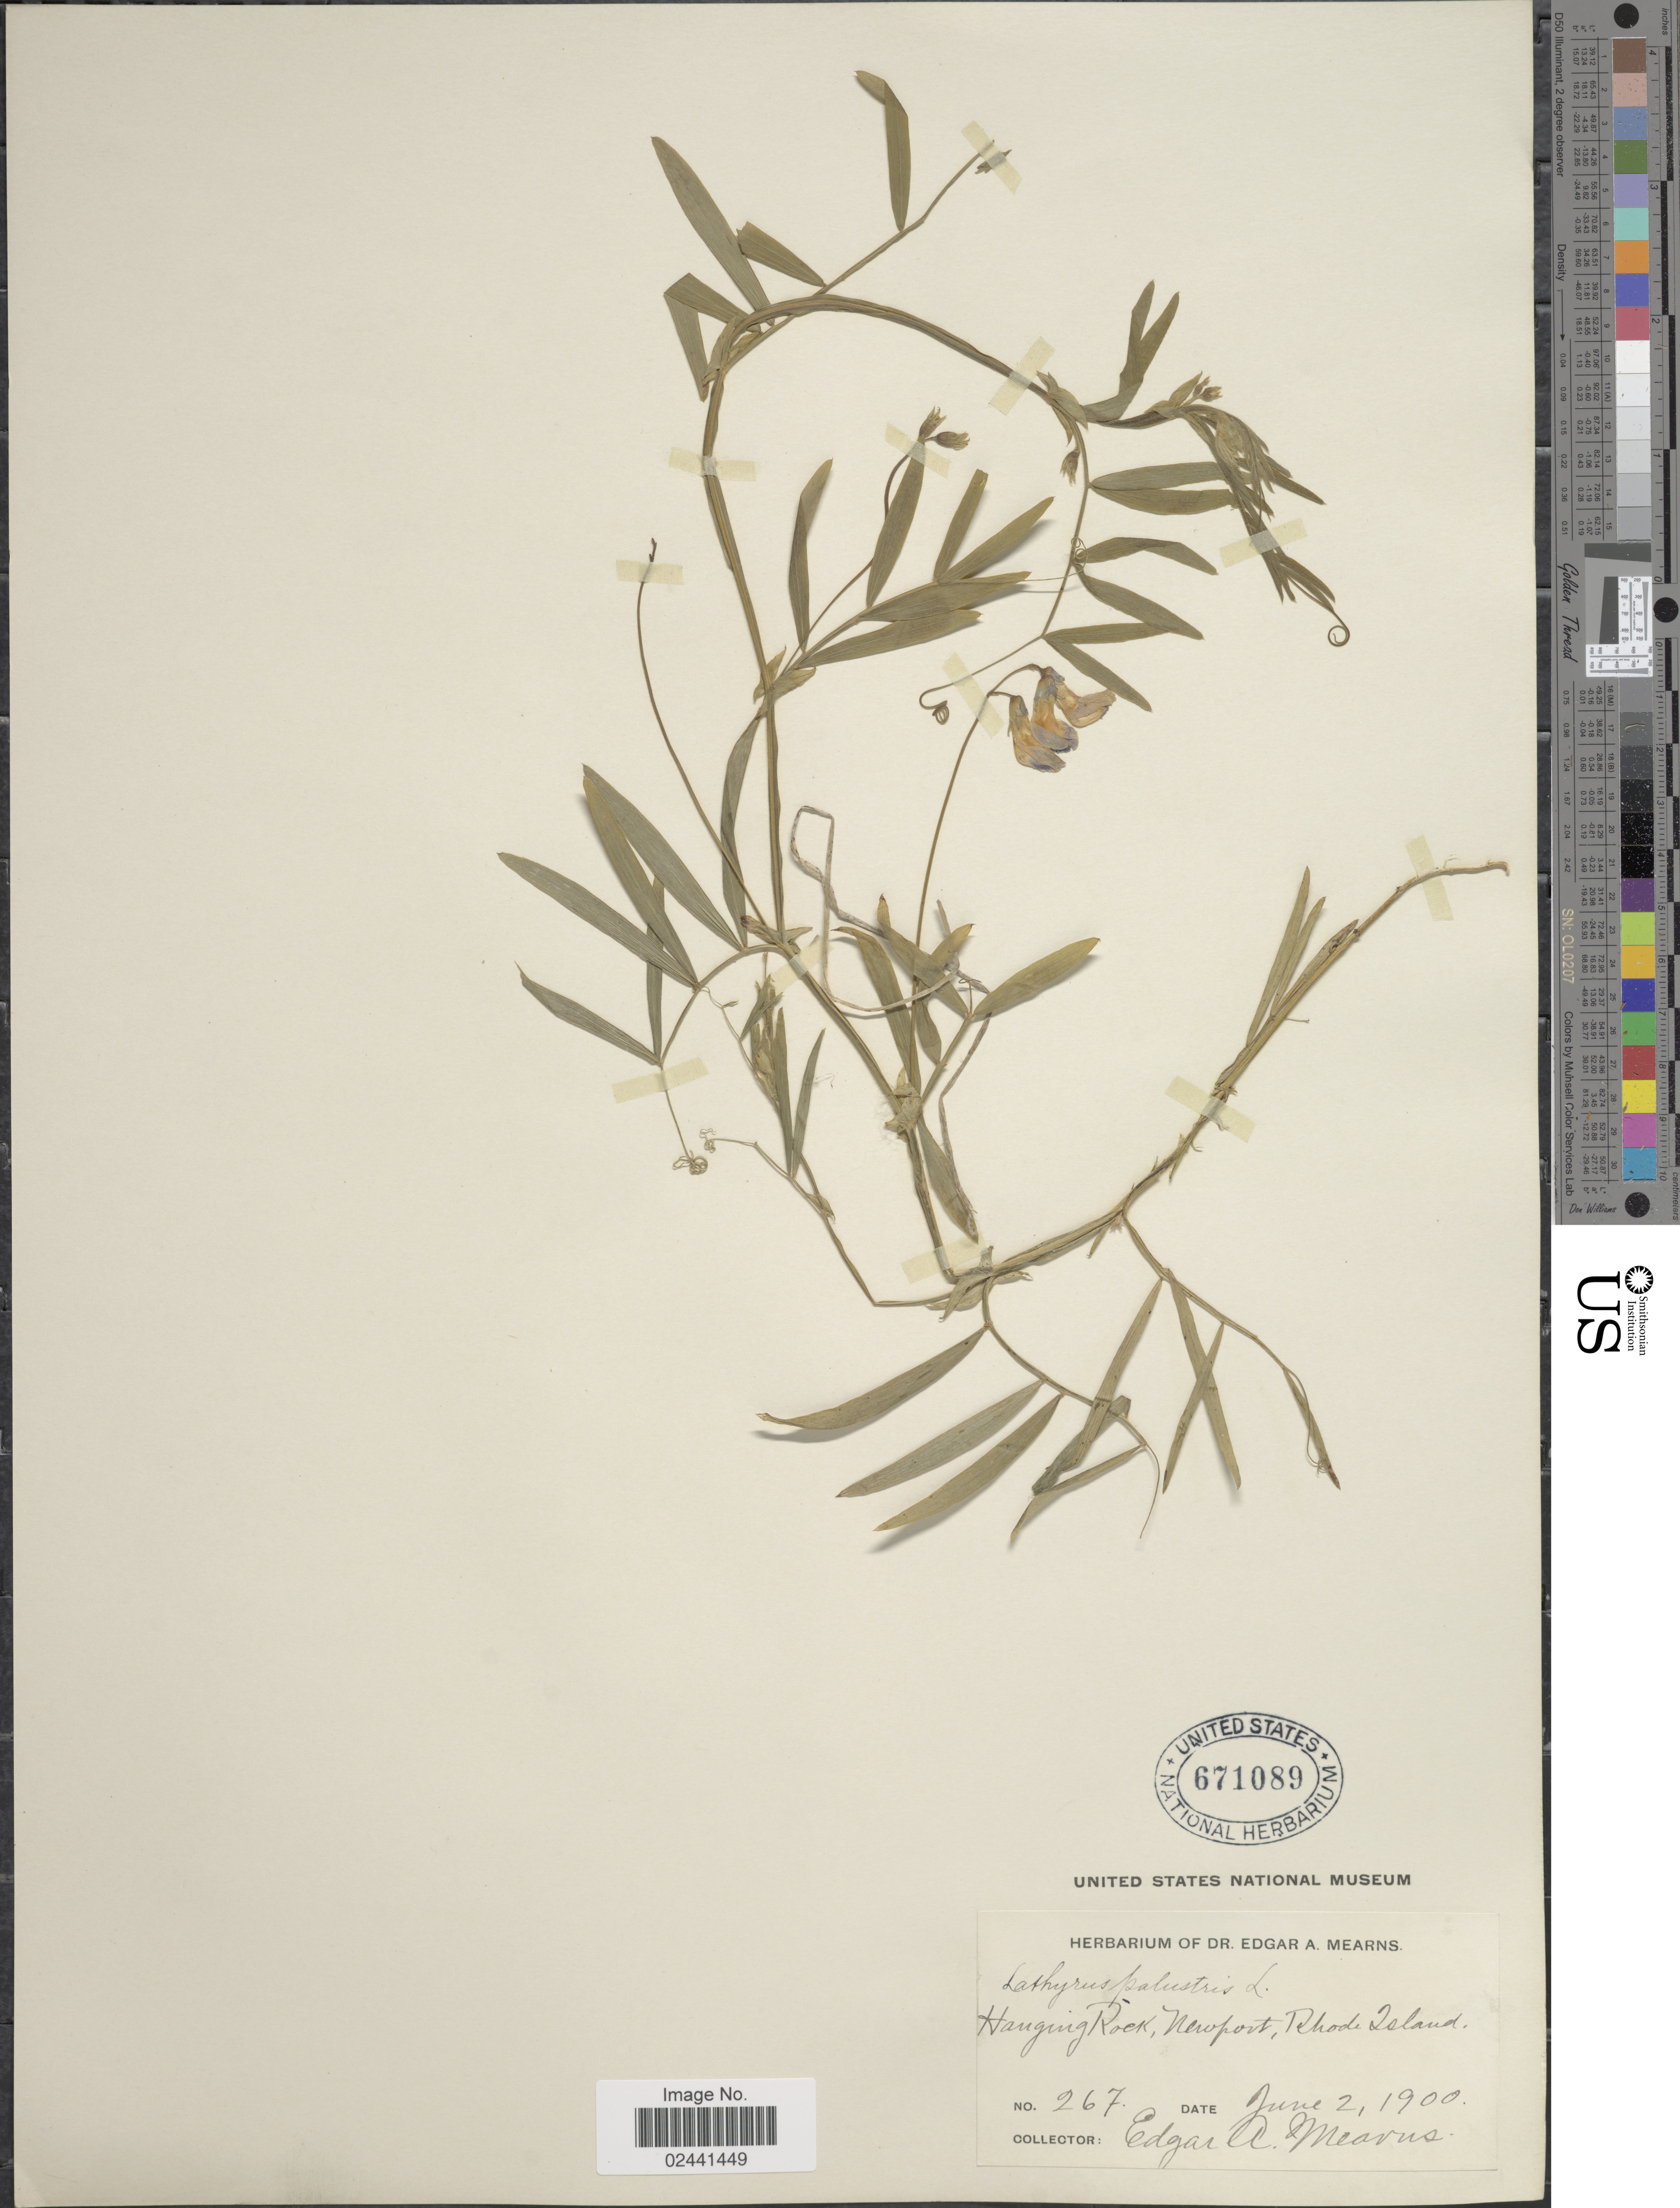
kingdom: Plantae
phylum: Tracheophyta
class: Magnoliopsida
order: Fabales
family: Fabaceae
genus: Lathyrus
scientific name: Lathyrus palustris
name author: L.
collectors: E. A. Mearns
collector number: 267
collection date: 1900-06-02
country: United States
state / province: Rhode Island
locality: Hanging Rock, Newport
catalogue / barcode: US 671089